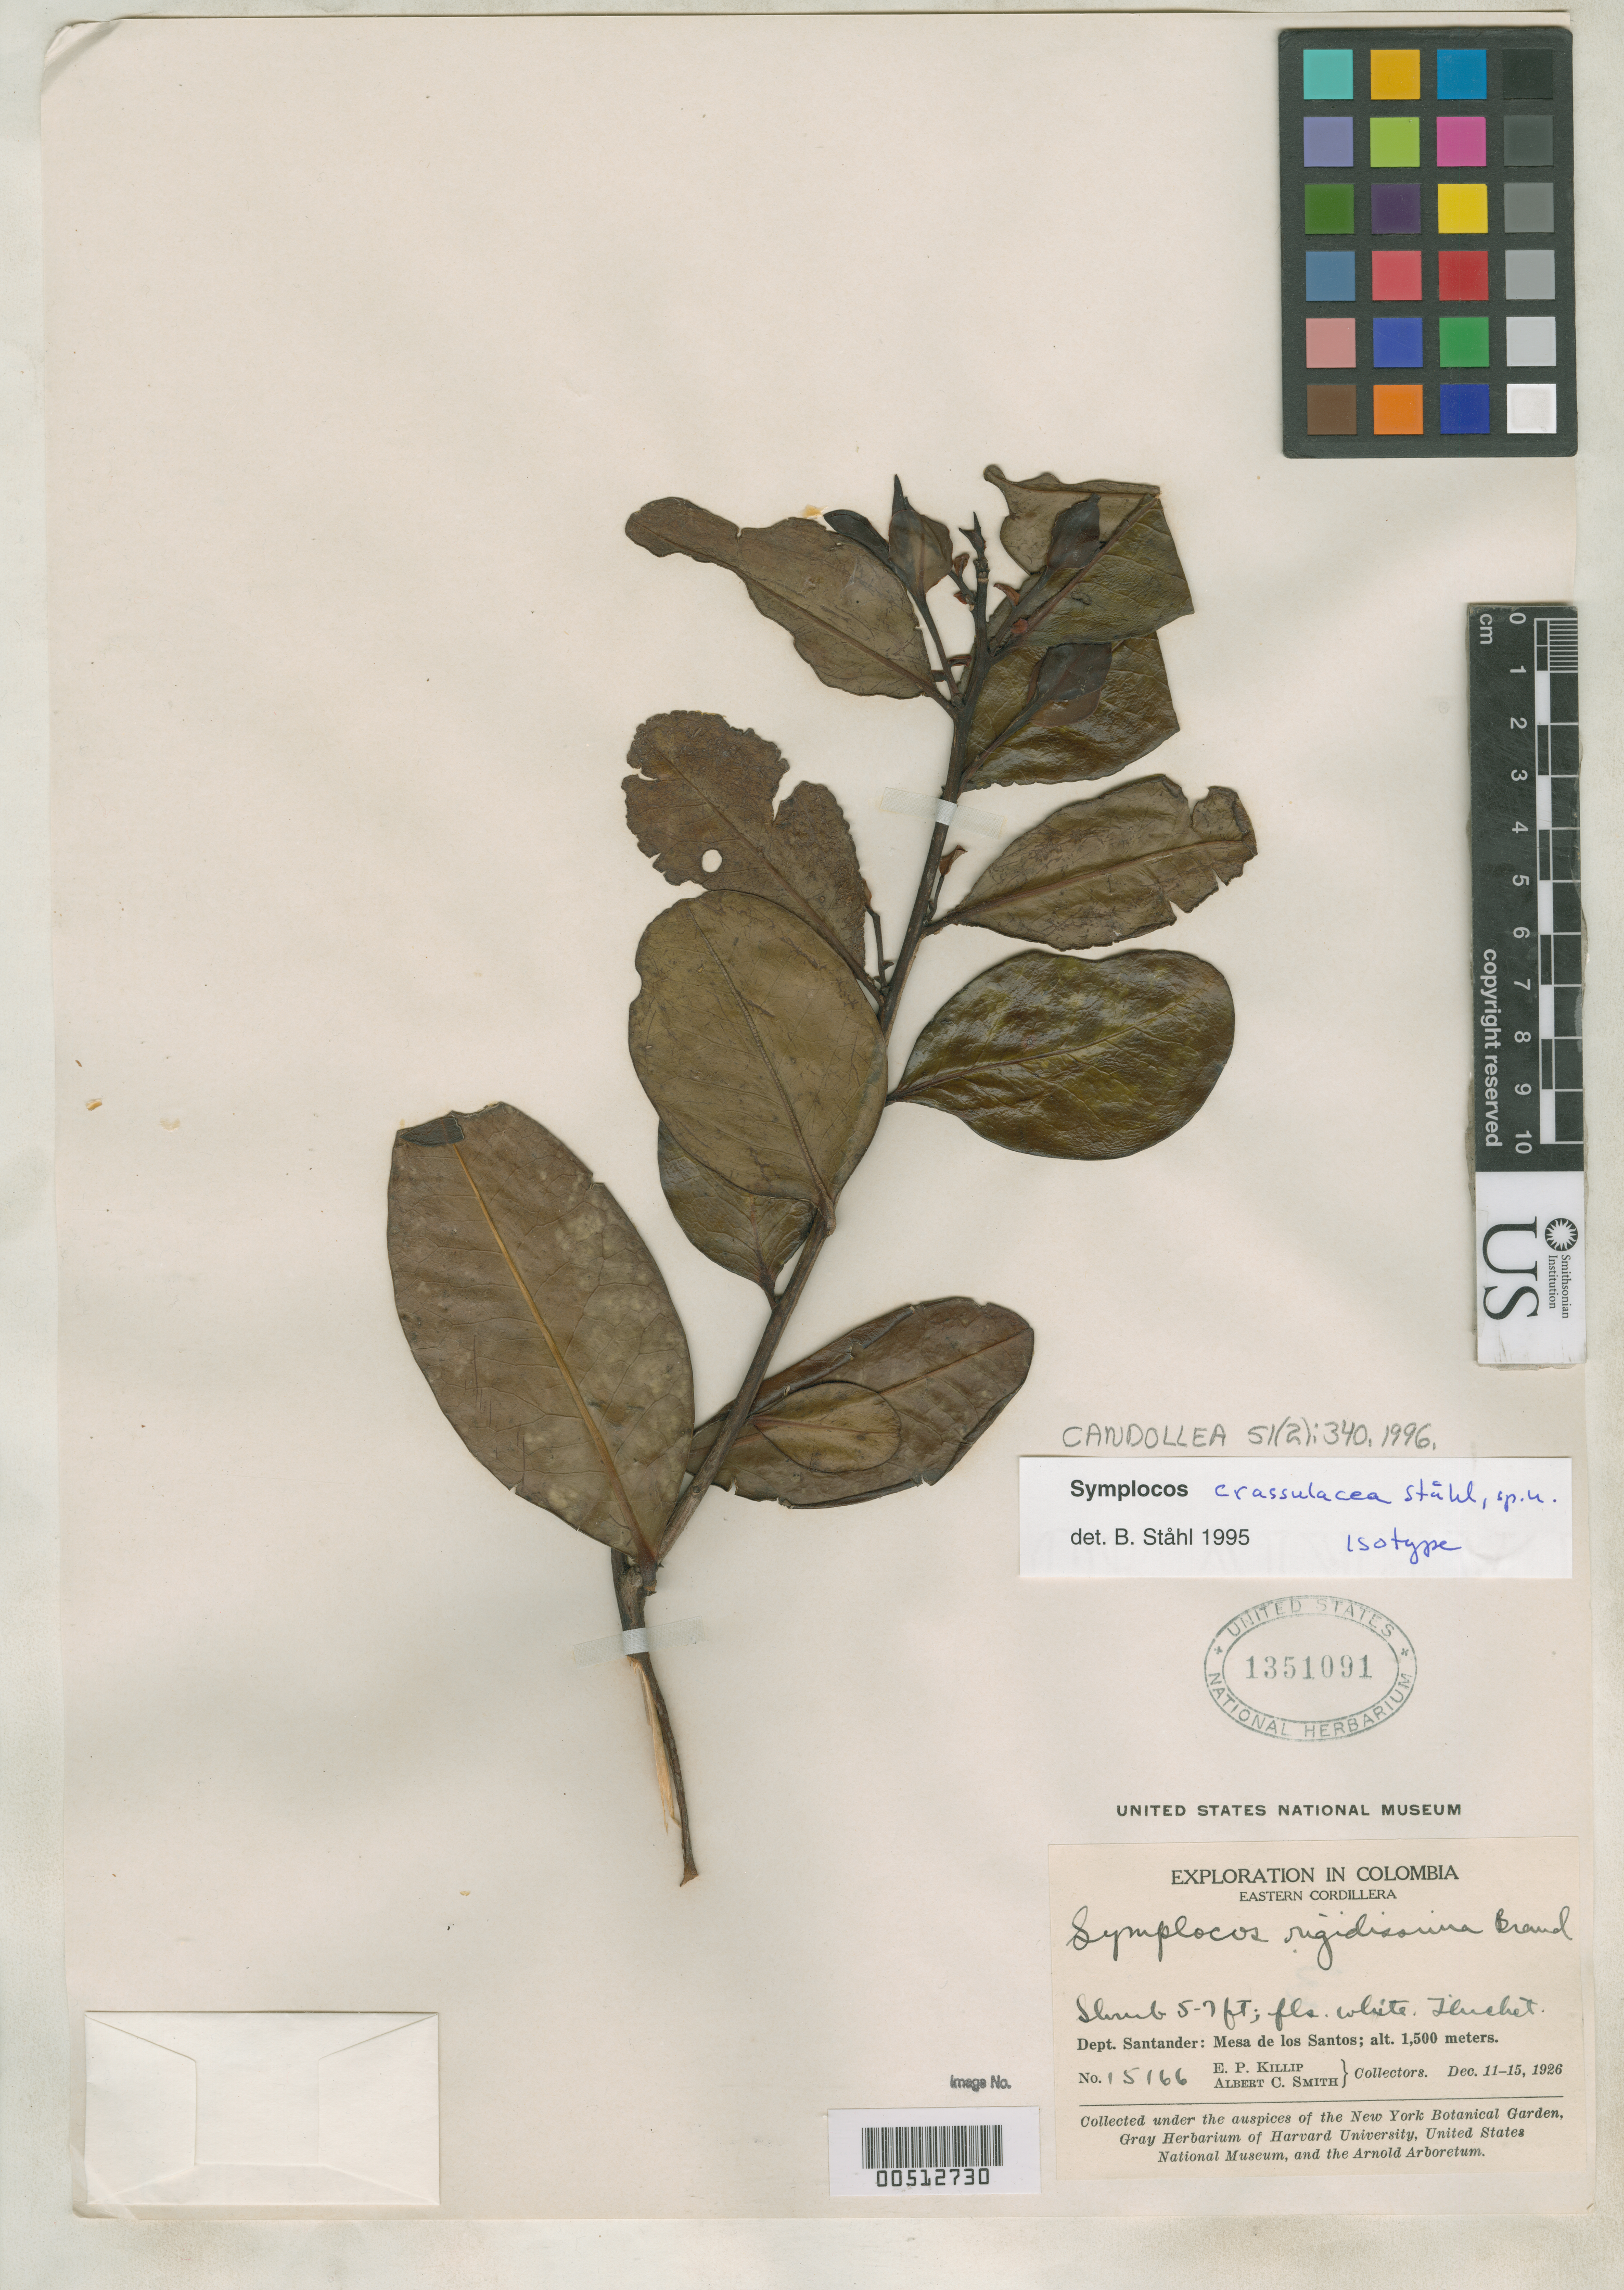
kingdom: Plantae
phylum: Tracheophyta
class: Magnoliopsida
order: Ericales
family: Symplocaceae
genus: Symplocos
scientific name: Symplocos crassulacea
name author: B. Ståhl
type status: Isotype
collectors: E. P. Killip & A. C. Smith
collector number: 15166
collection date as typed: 11 Dec 1926 to 15 Dec 1926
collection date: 1926-12-11/1926-12-15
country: Colombia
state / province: Santander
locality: Mesa de Los Santos, eastern Cordillera.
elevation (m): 1500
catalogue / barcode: US 1351091